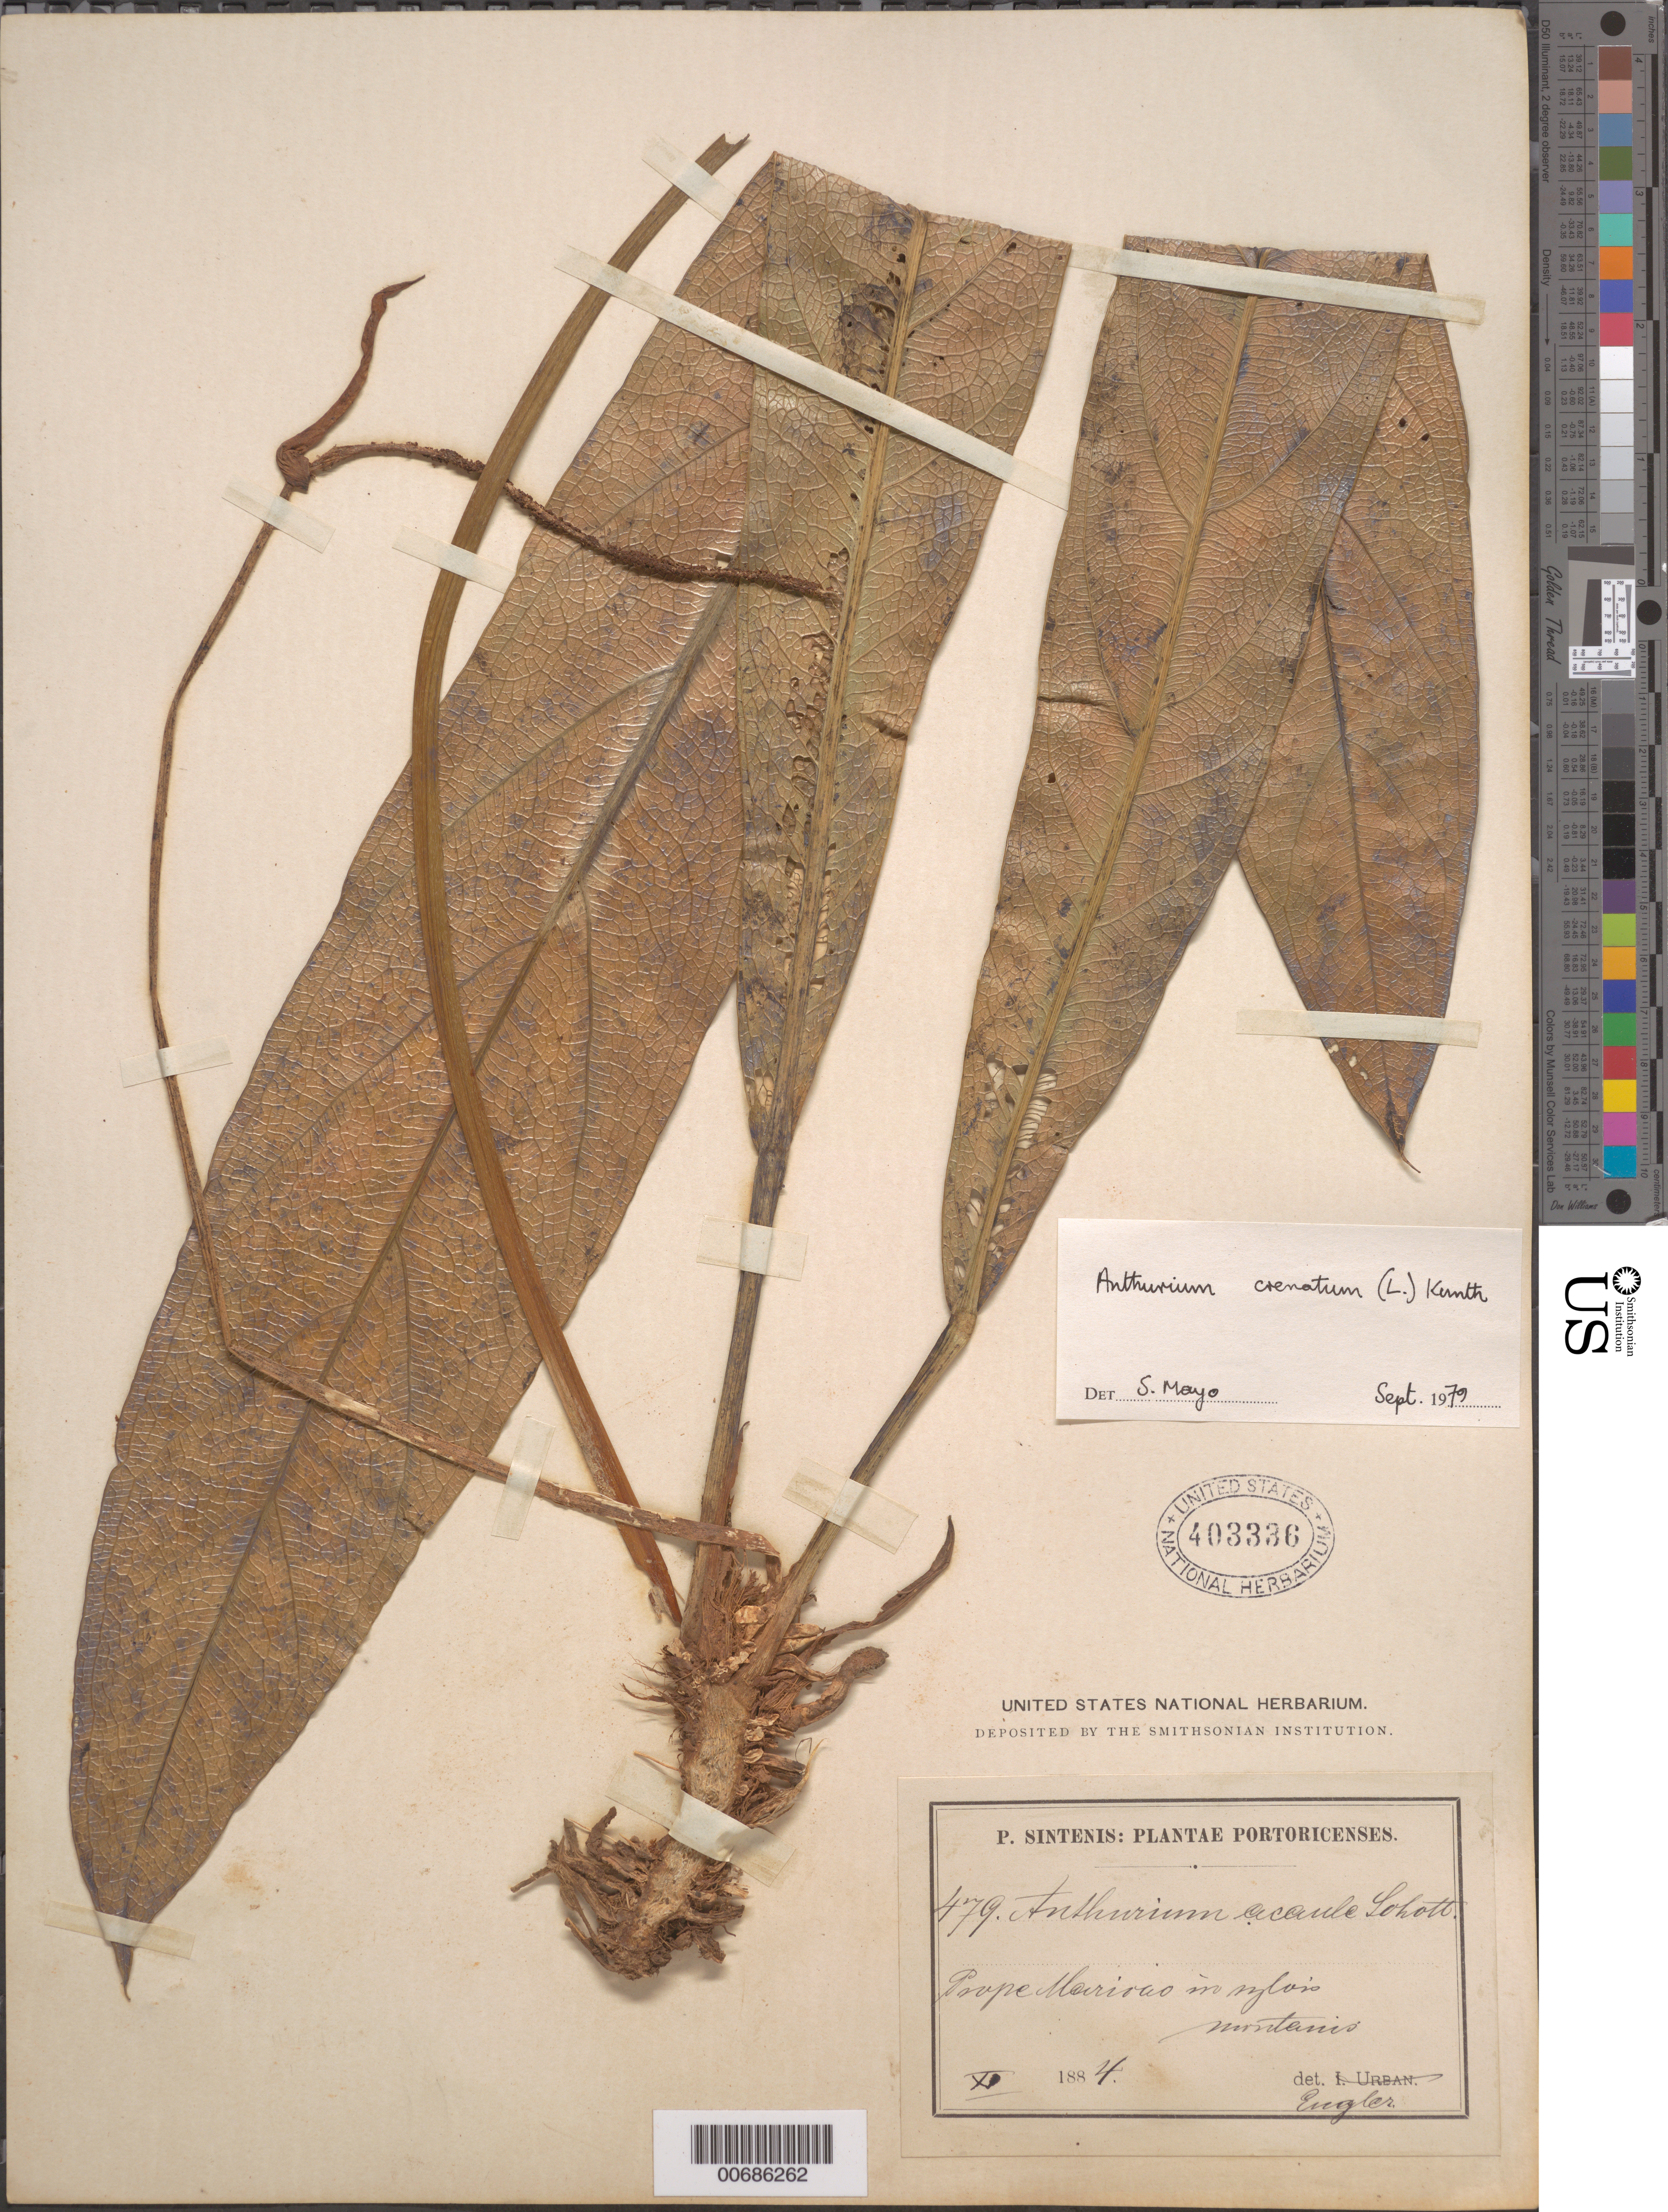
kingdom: Plantae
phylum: Tracheophyta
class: Liliopsida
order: Alismatales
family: Araceae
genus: Anthurium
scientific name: Anthurium crenatum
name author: (L.) Kunth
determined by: Mayo, S.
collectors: P. Sintenis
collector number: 479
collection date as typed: Oct 1884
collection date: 1884-10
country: Puerto Rico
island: Greater Antilles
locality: Prope Mariano in zylor's ?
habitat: montanis?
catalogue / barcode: US 403336